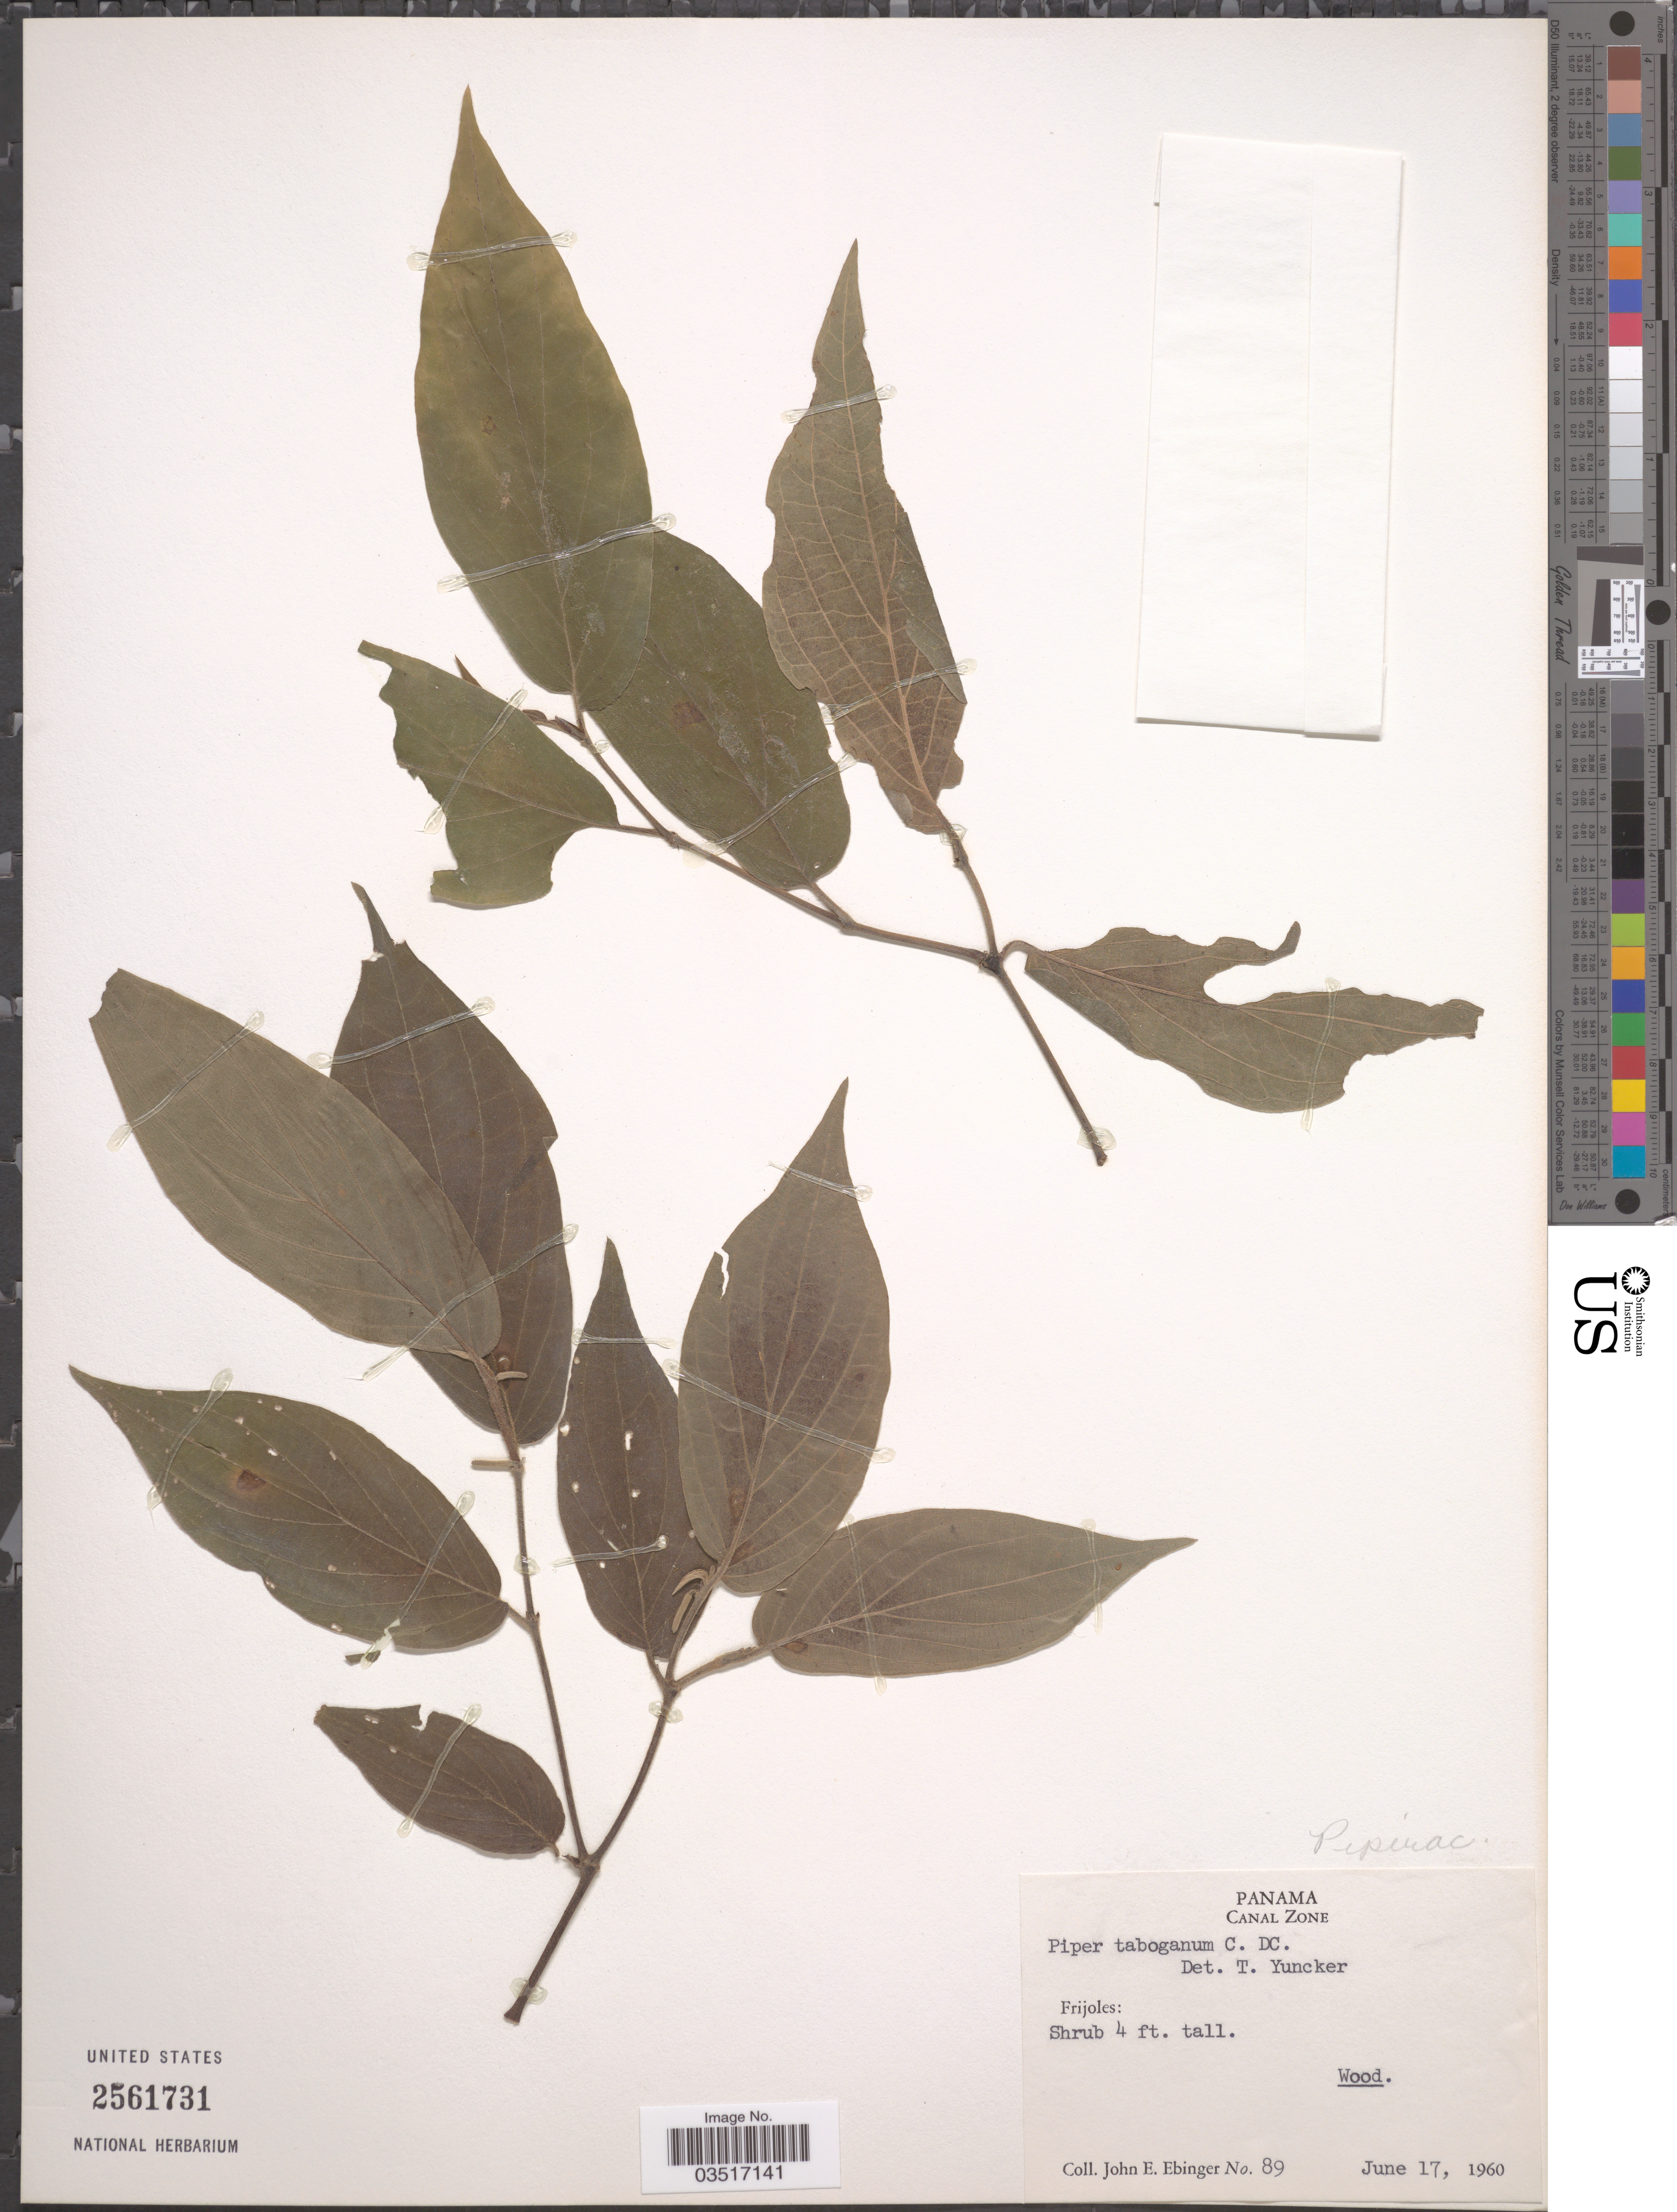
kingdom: Plantae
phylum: Tracheophyta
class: Magnoliopsida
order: Piperales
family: Piperaceae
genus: Piper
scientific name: Piper taboganum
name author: C. DC.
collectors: J. Ebinger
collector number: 89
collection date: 1960-06-17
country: Panama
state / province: Colón / Panamá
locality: Canal Zone. Frijoles.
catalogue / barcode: US 2561731